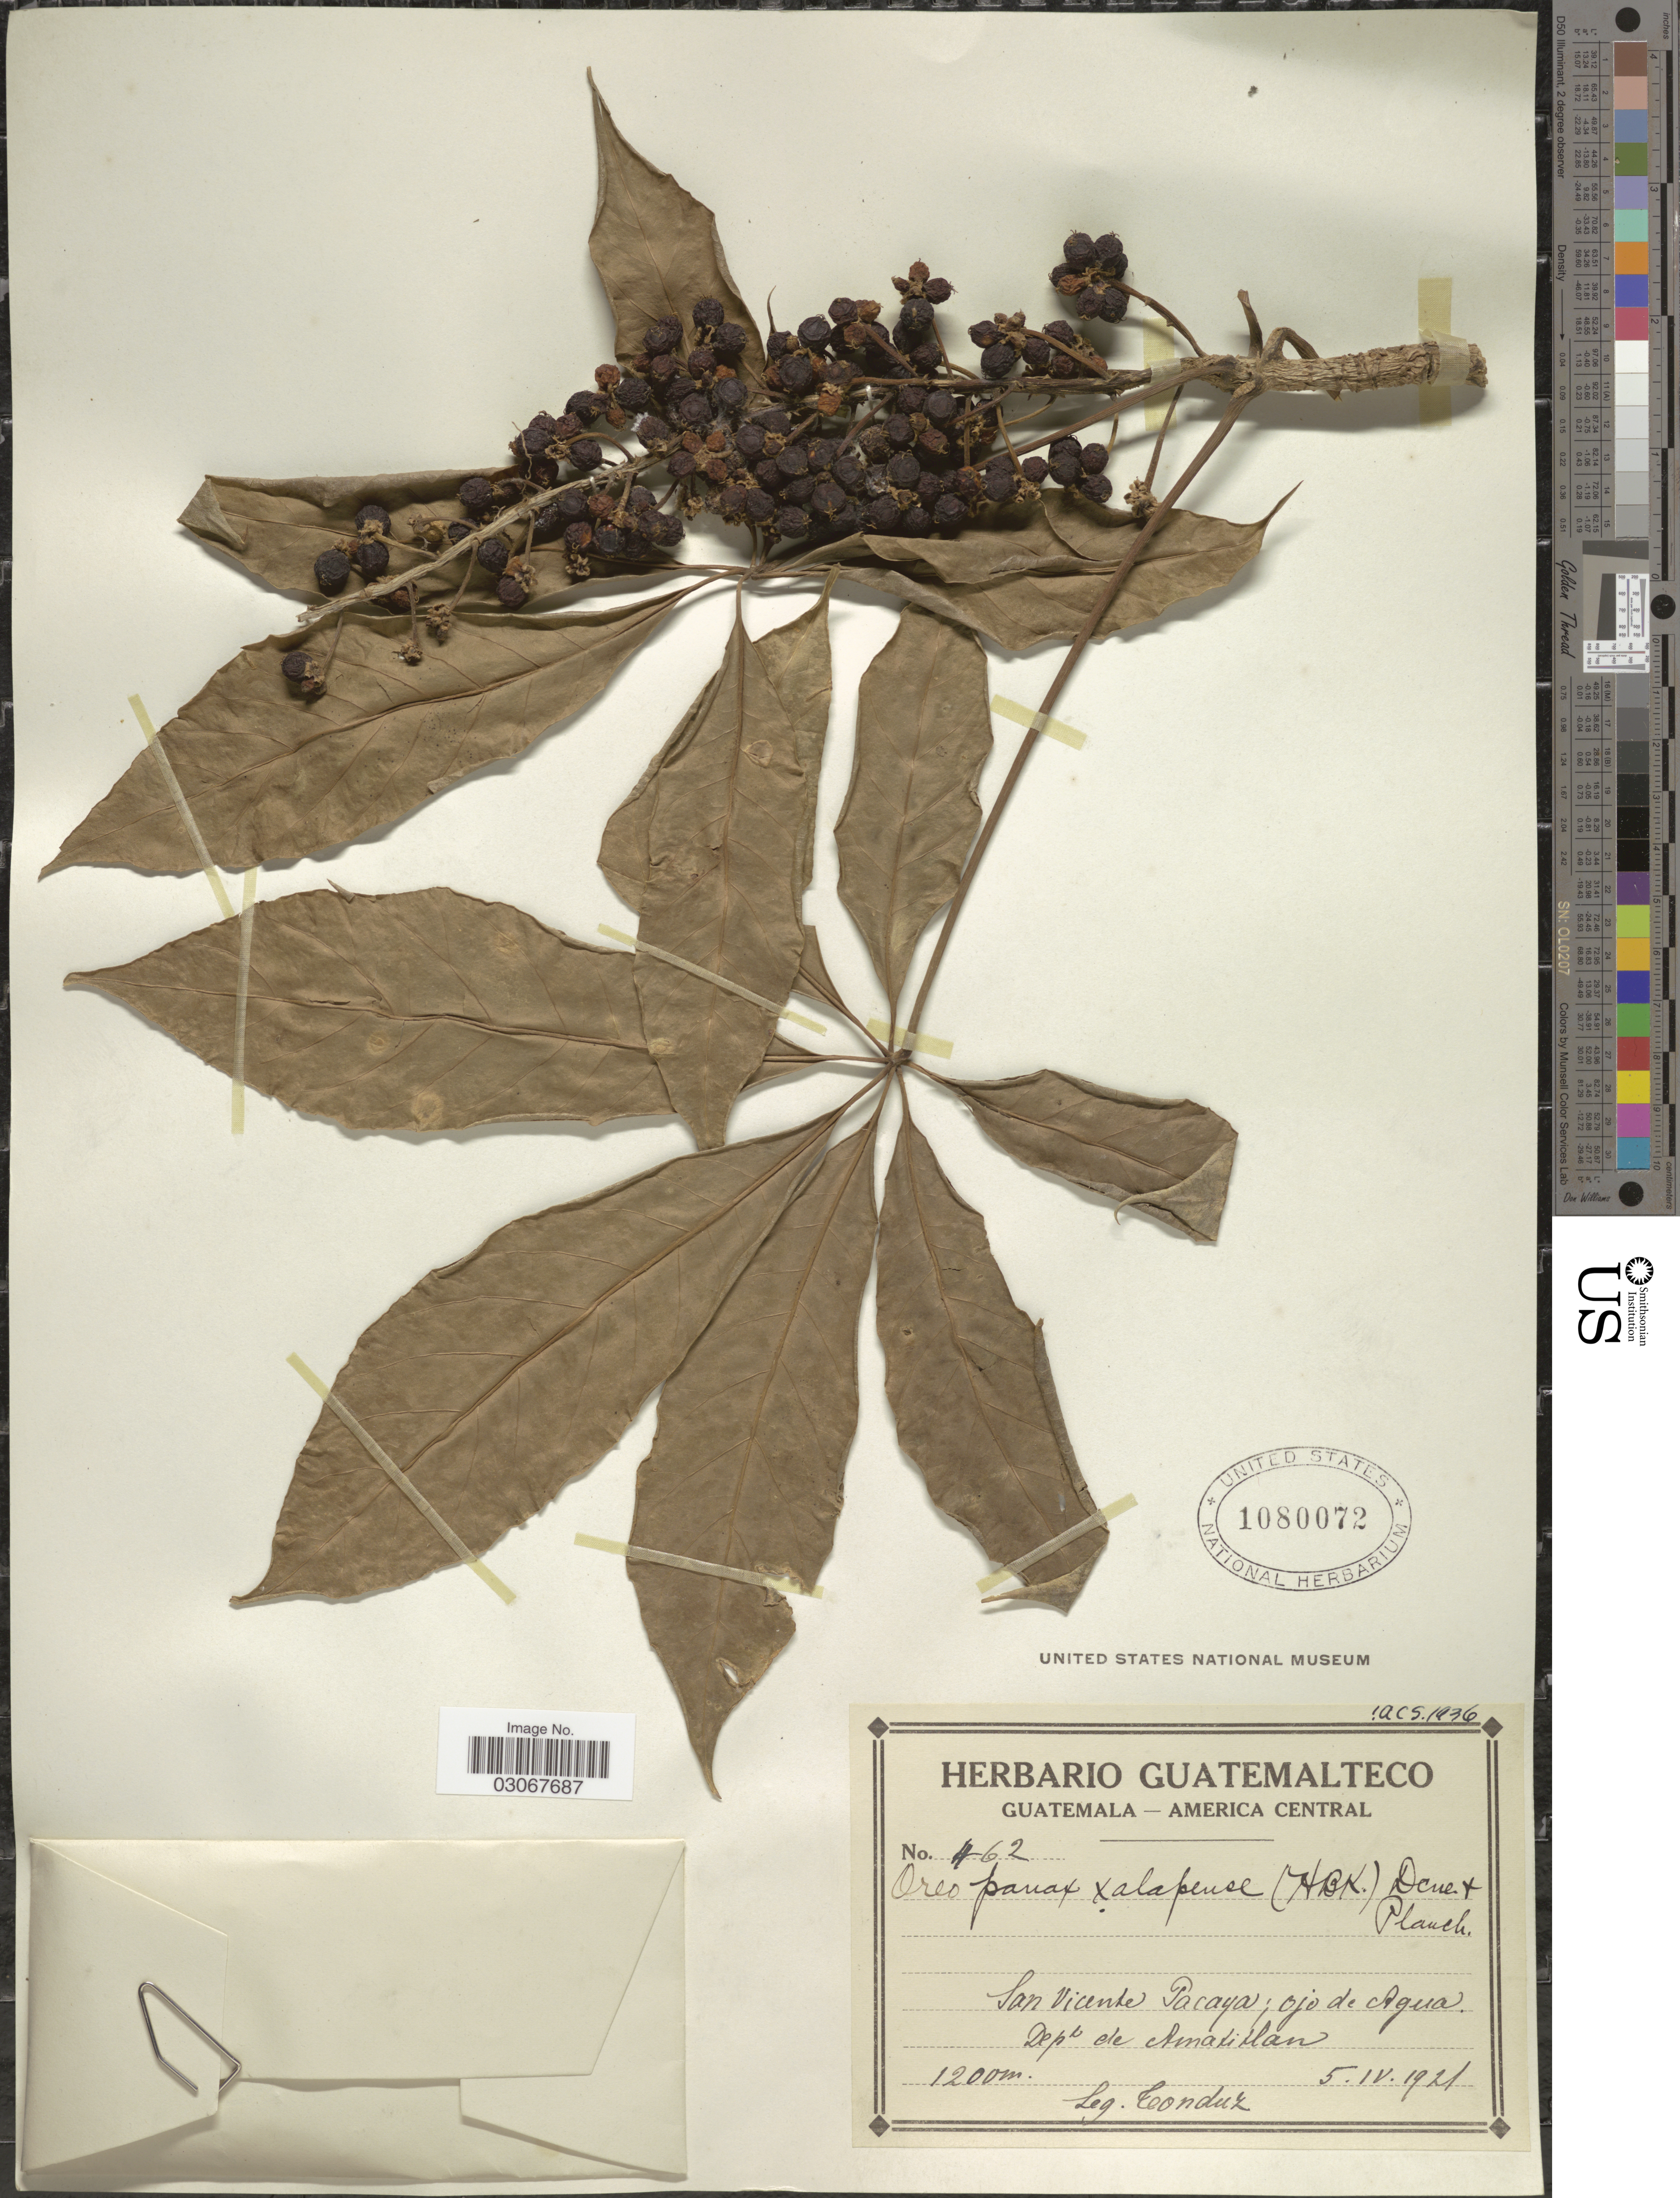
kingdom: Plantae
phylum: Tracheophyta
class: Magnoliopsida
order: Apiales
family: Araliaceae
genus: Oreopanax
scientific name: Oreopanax xalapensis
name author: (Kunth) Decne. & Planch.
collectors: Tonduz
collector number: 462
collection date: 1921-04-05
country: Guatemala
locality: San Vicente Pacaya; Ojo de Agua. Dept. de Amatitlan.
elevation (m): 1200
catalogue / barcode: US 1080072